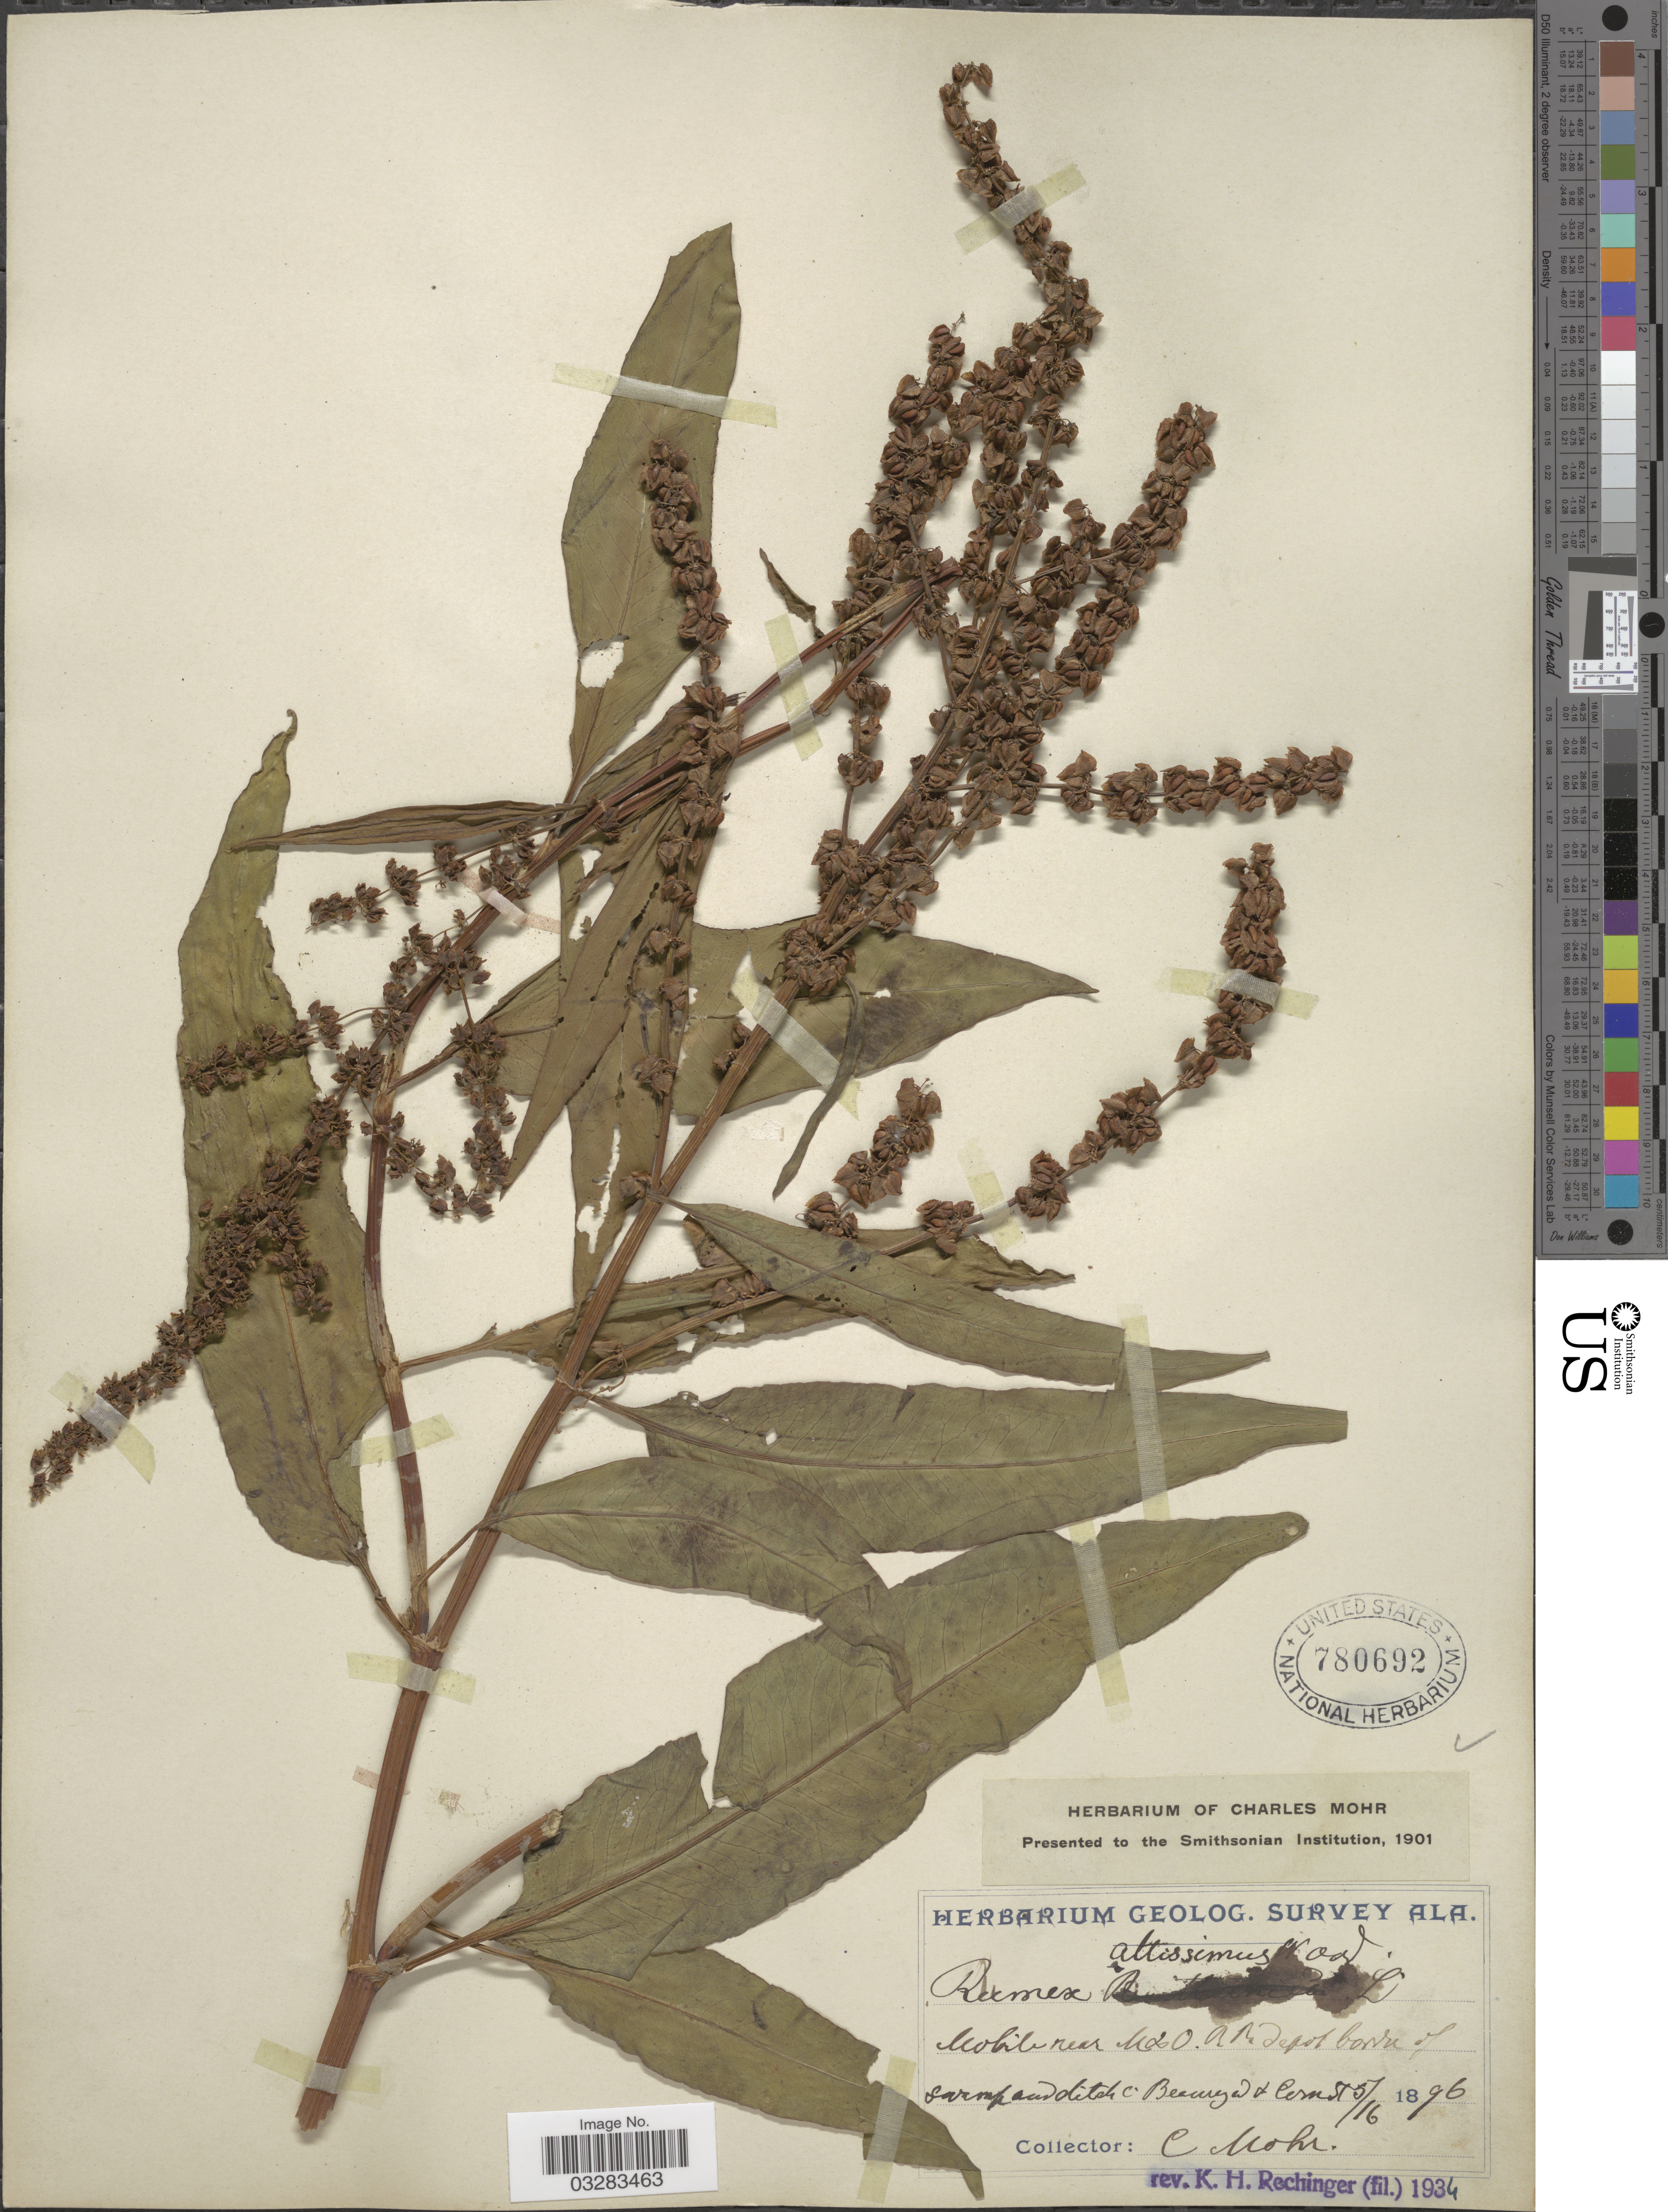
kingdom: Plantae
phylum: Tracheophyta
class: Magnoliopsida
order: Caryophyllales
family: Polygonaceae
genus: Rumex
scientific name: Rumex altissimus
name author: Alph. Wood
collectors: C. T. Mohr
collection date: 1896-05-16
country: United States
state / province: Alabama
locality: Mobile near M&O R.R. depot border of swamp and ditch c. Beauregard & Corn St.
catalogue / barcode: US 780692